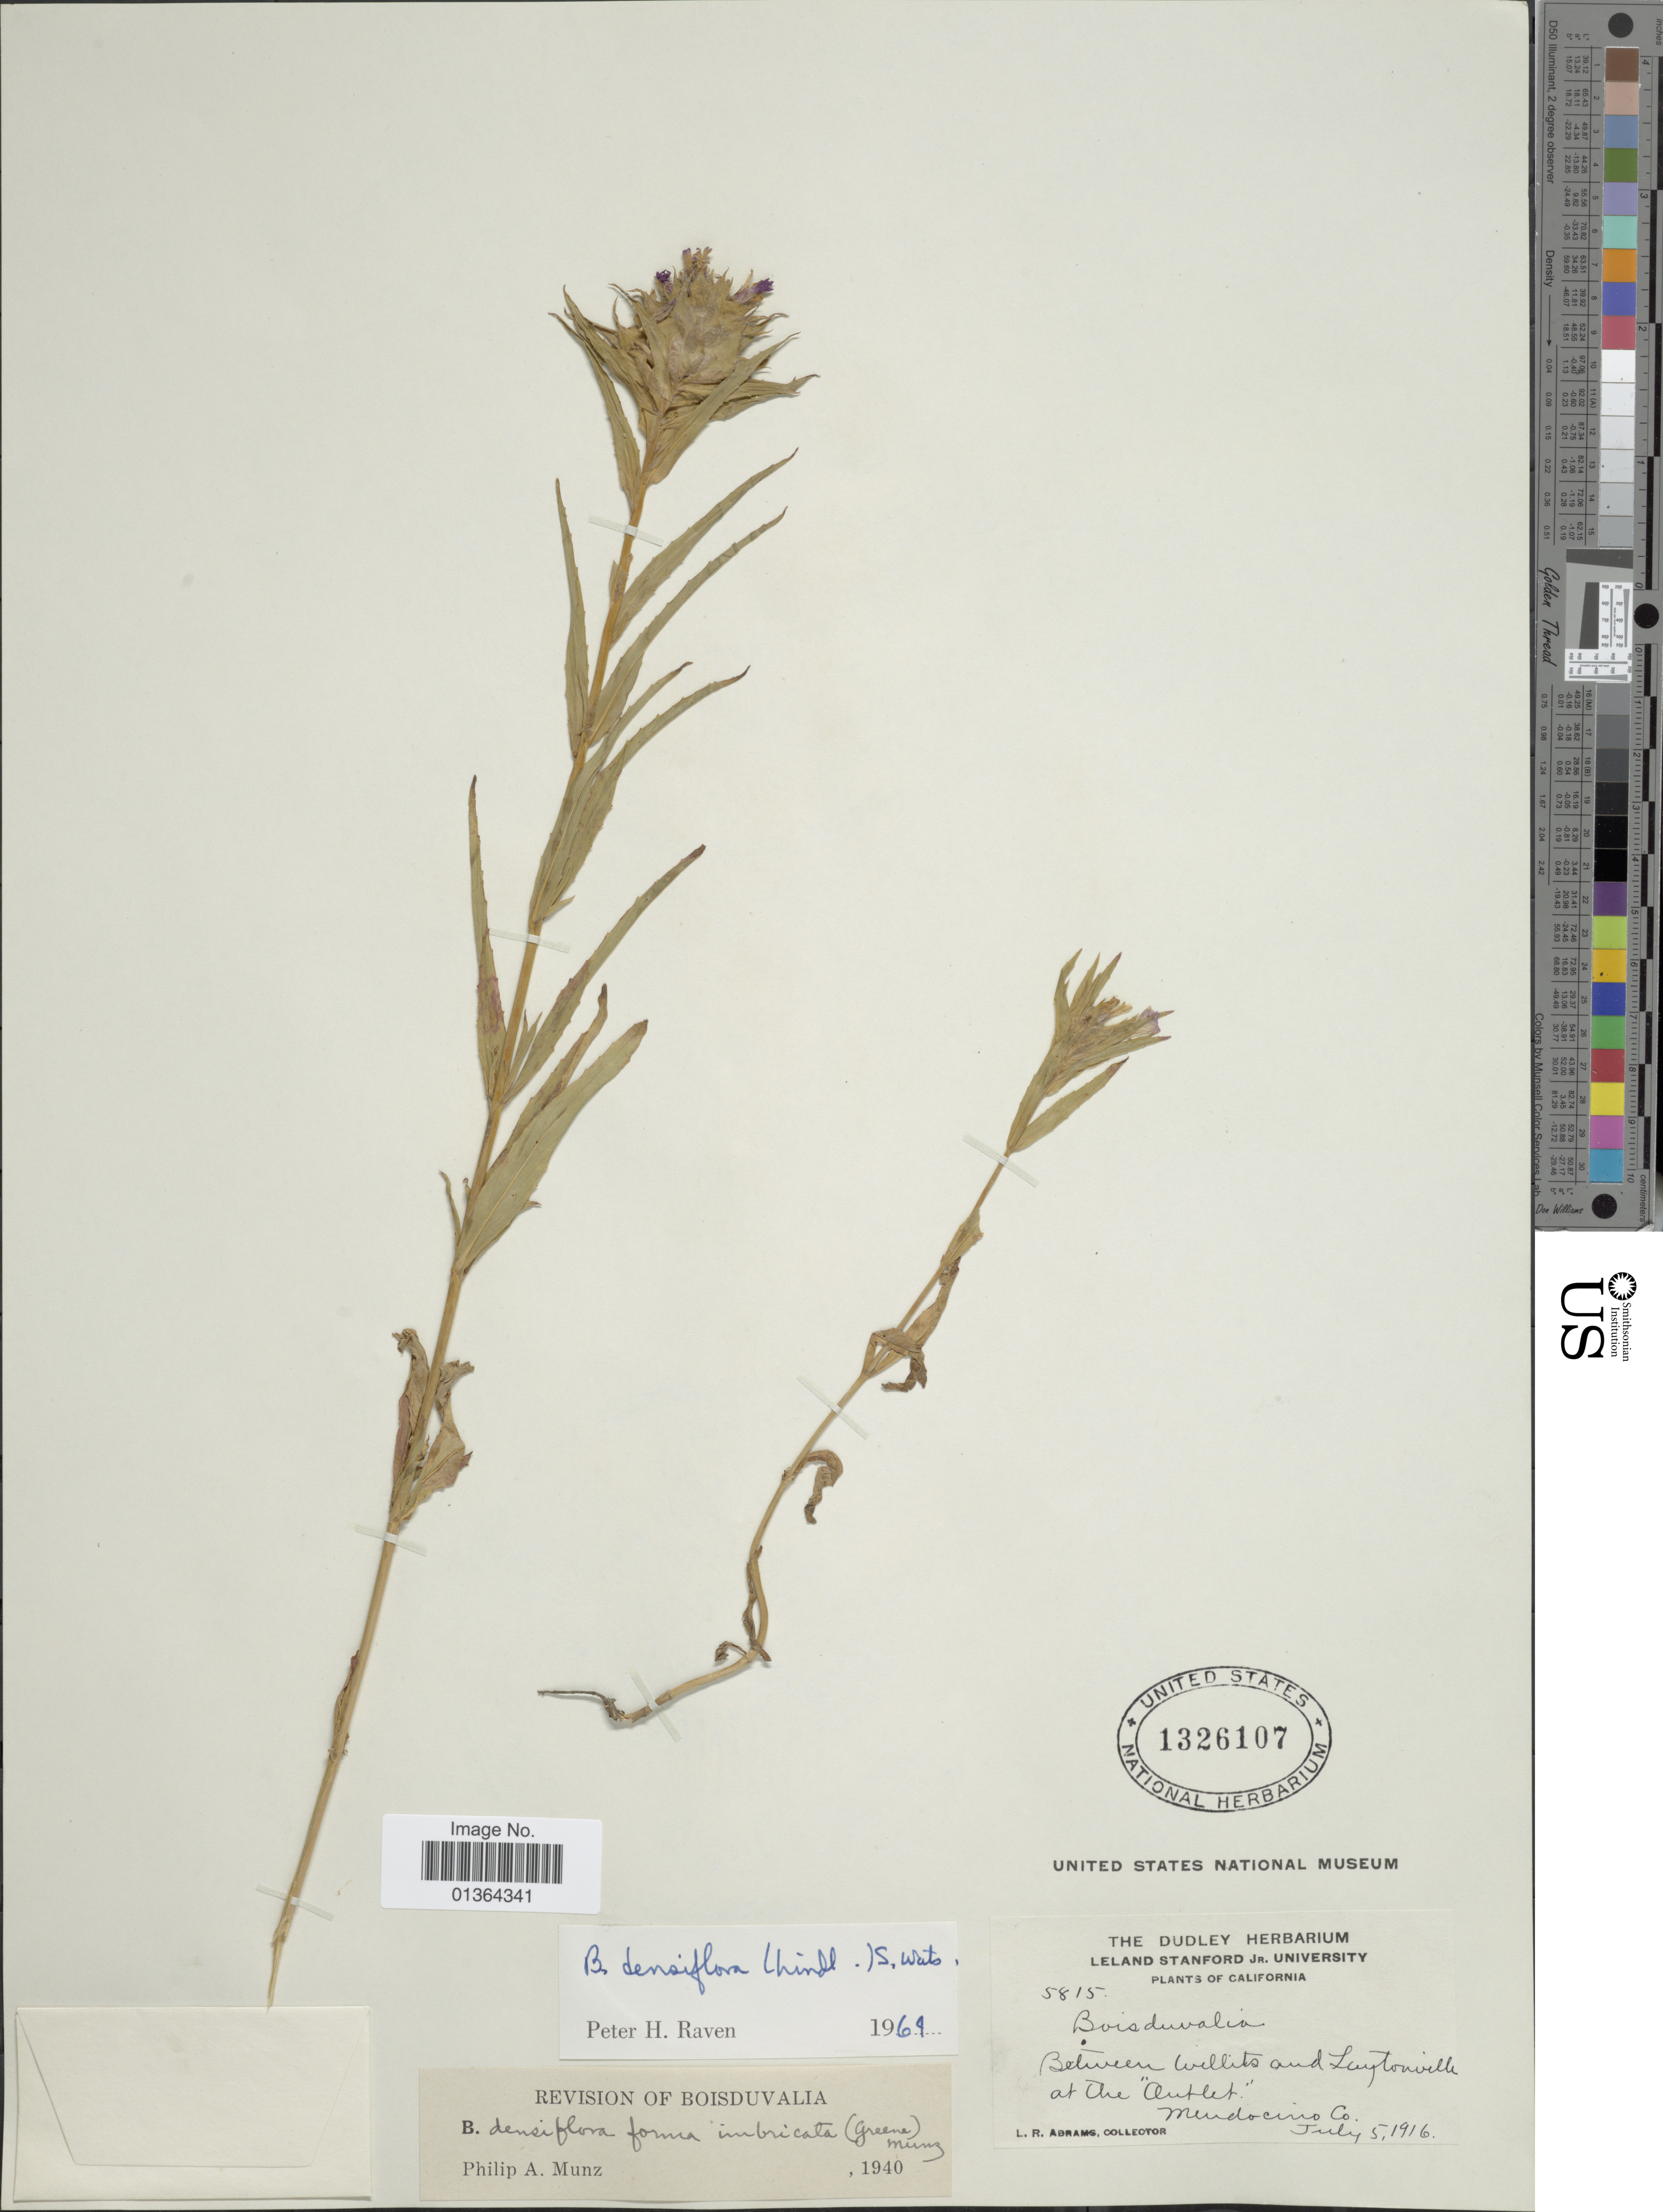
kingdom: Plantae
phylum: Tracheophyta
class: Magnoliopsida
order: Myrtales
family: Onagraceae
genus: Epilobium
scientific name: Epilobium densiflorum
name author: (Lindl.) Hoch & P.H. Raven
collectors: L. Abrams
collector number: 5815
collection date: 1916-07-05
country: United States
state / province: California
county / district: Mendocino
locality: Between Wellits and Laytonville at the "outlet", Mendocino Co.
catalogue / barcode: US 1326107